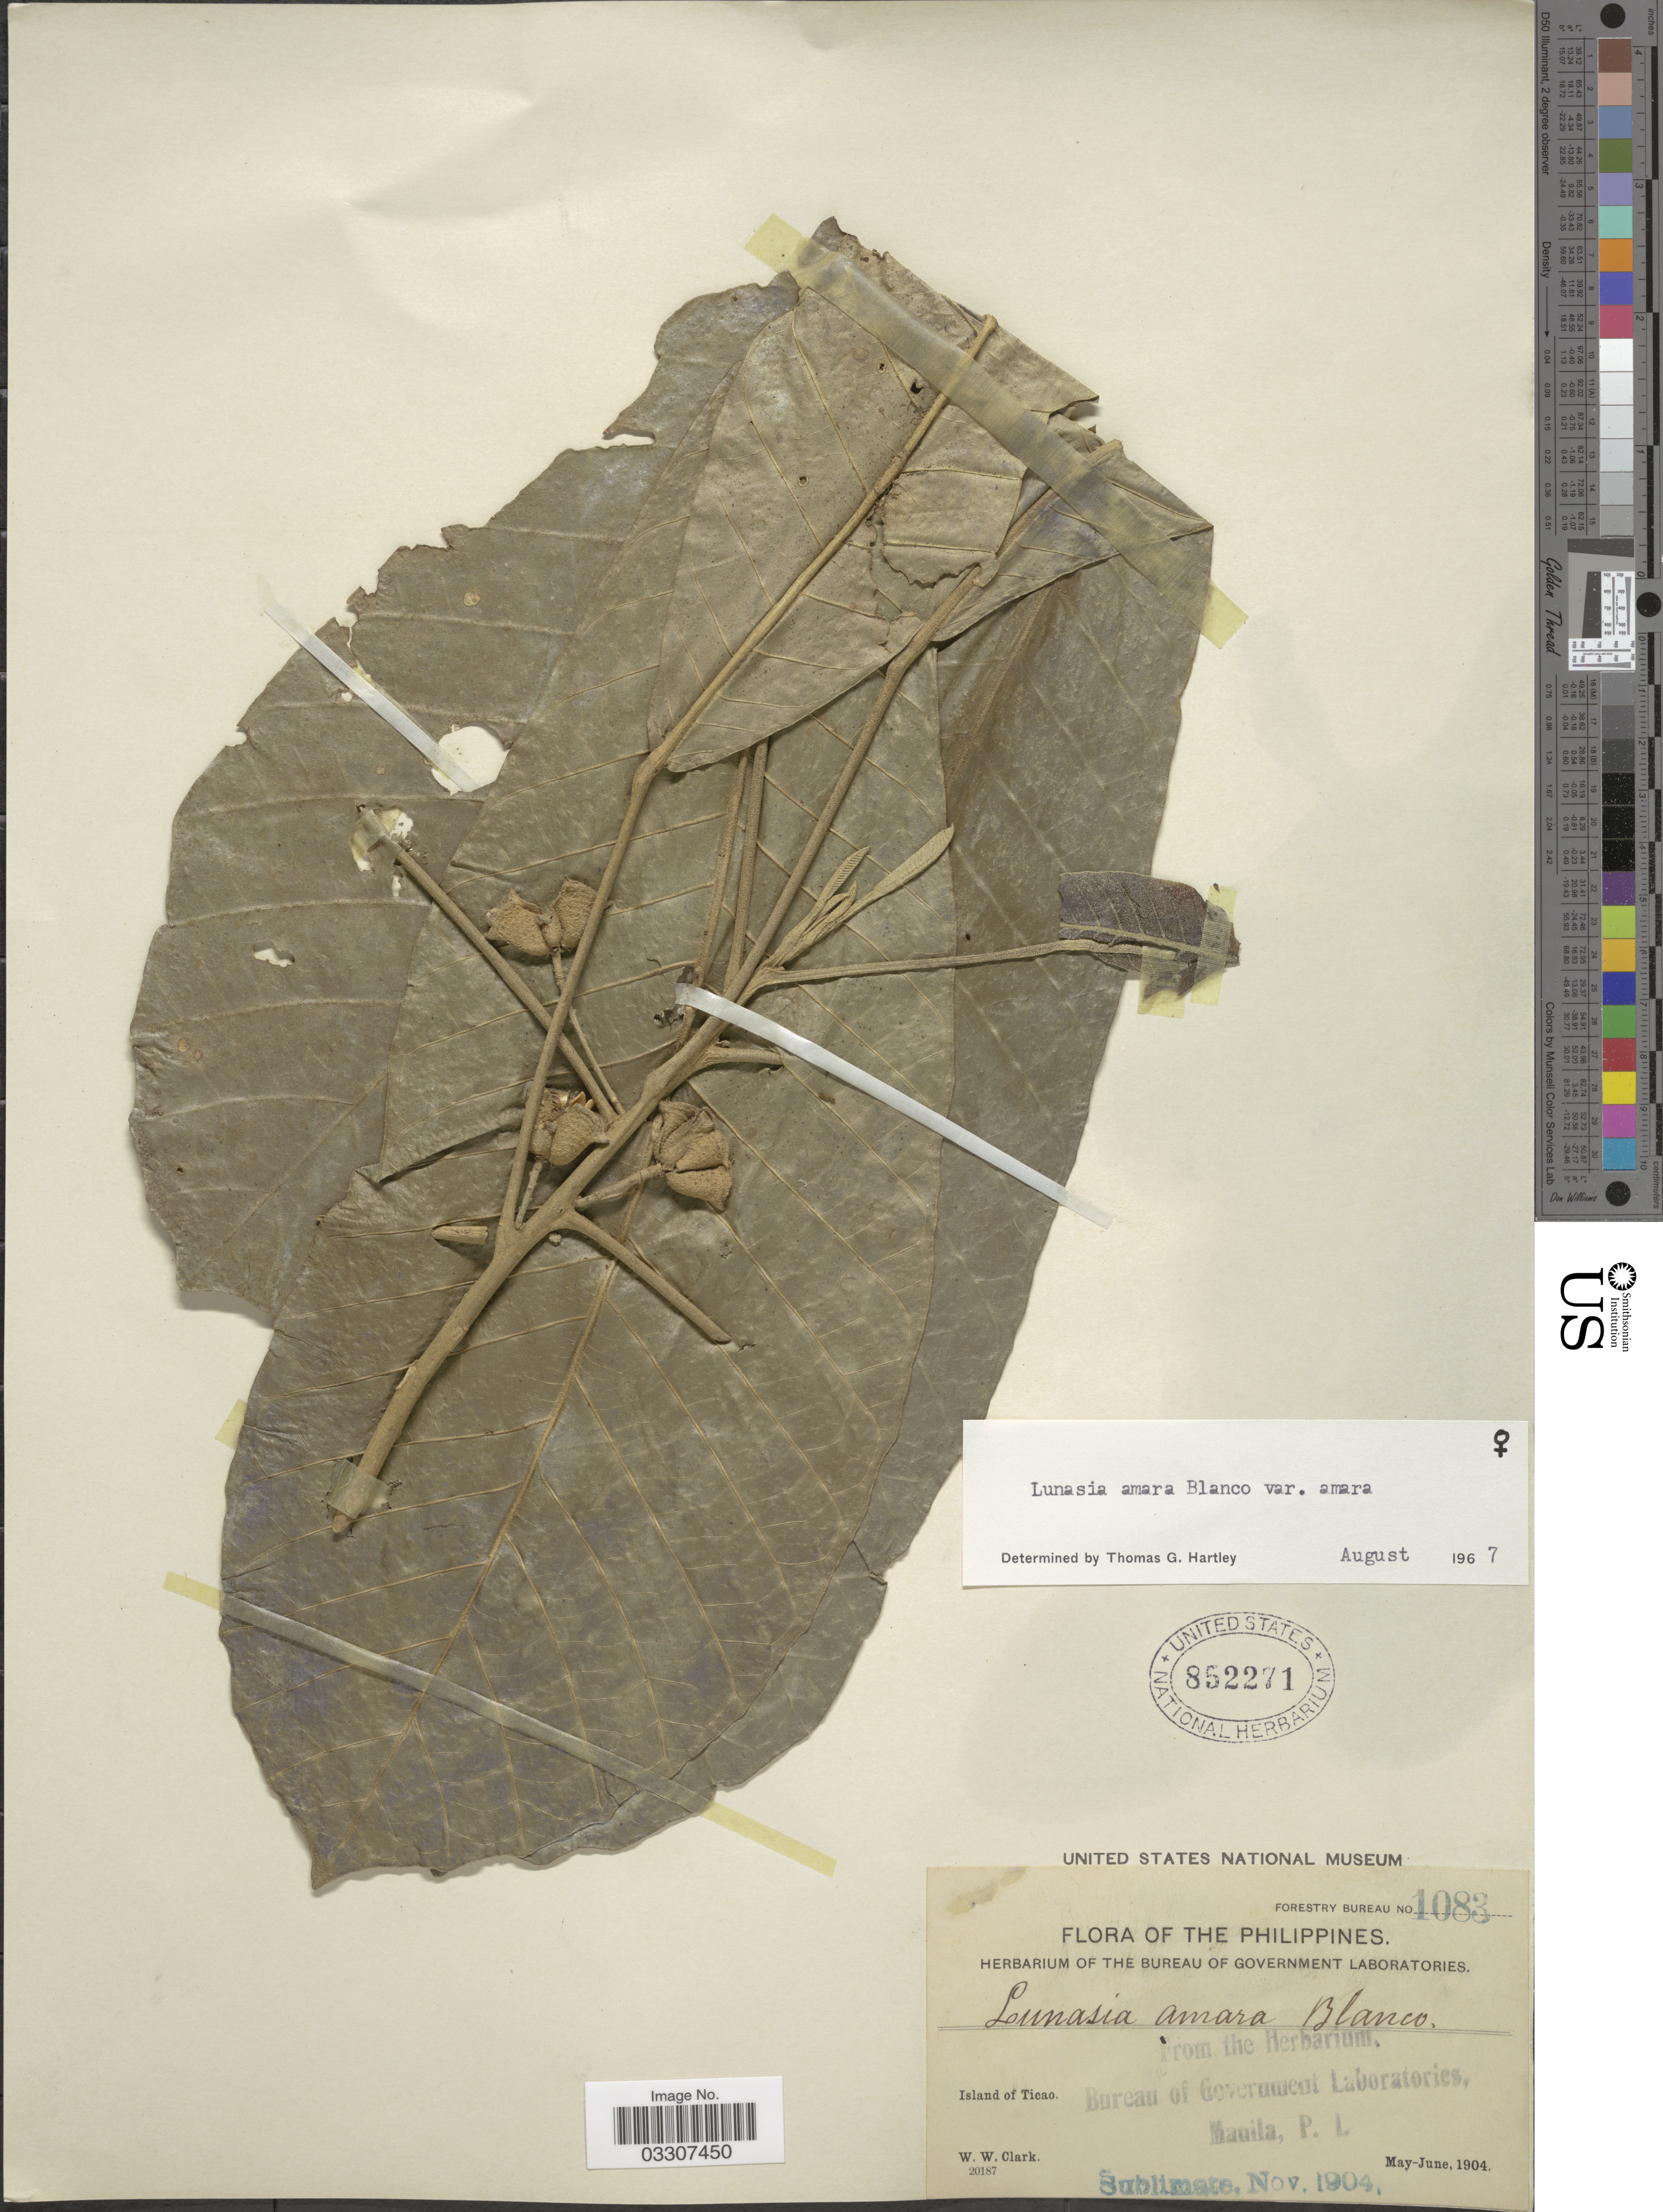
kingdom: Plantae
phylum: Tracheophyta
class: Magnoliopsida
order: Sapindales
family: Rutaceae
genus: Lunasia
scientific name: Lunasia amara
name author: Blanco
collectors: W. W. Clark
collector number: Forestry Bureau 1083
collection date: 1904-05/1904-06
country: Philippines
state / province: Bicol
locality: Island of Ticao.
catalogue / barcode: US 852271